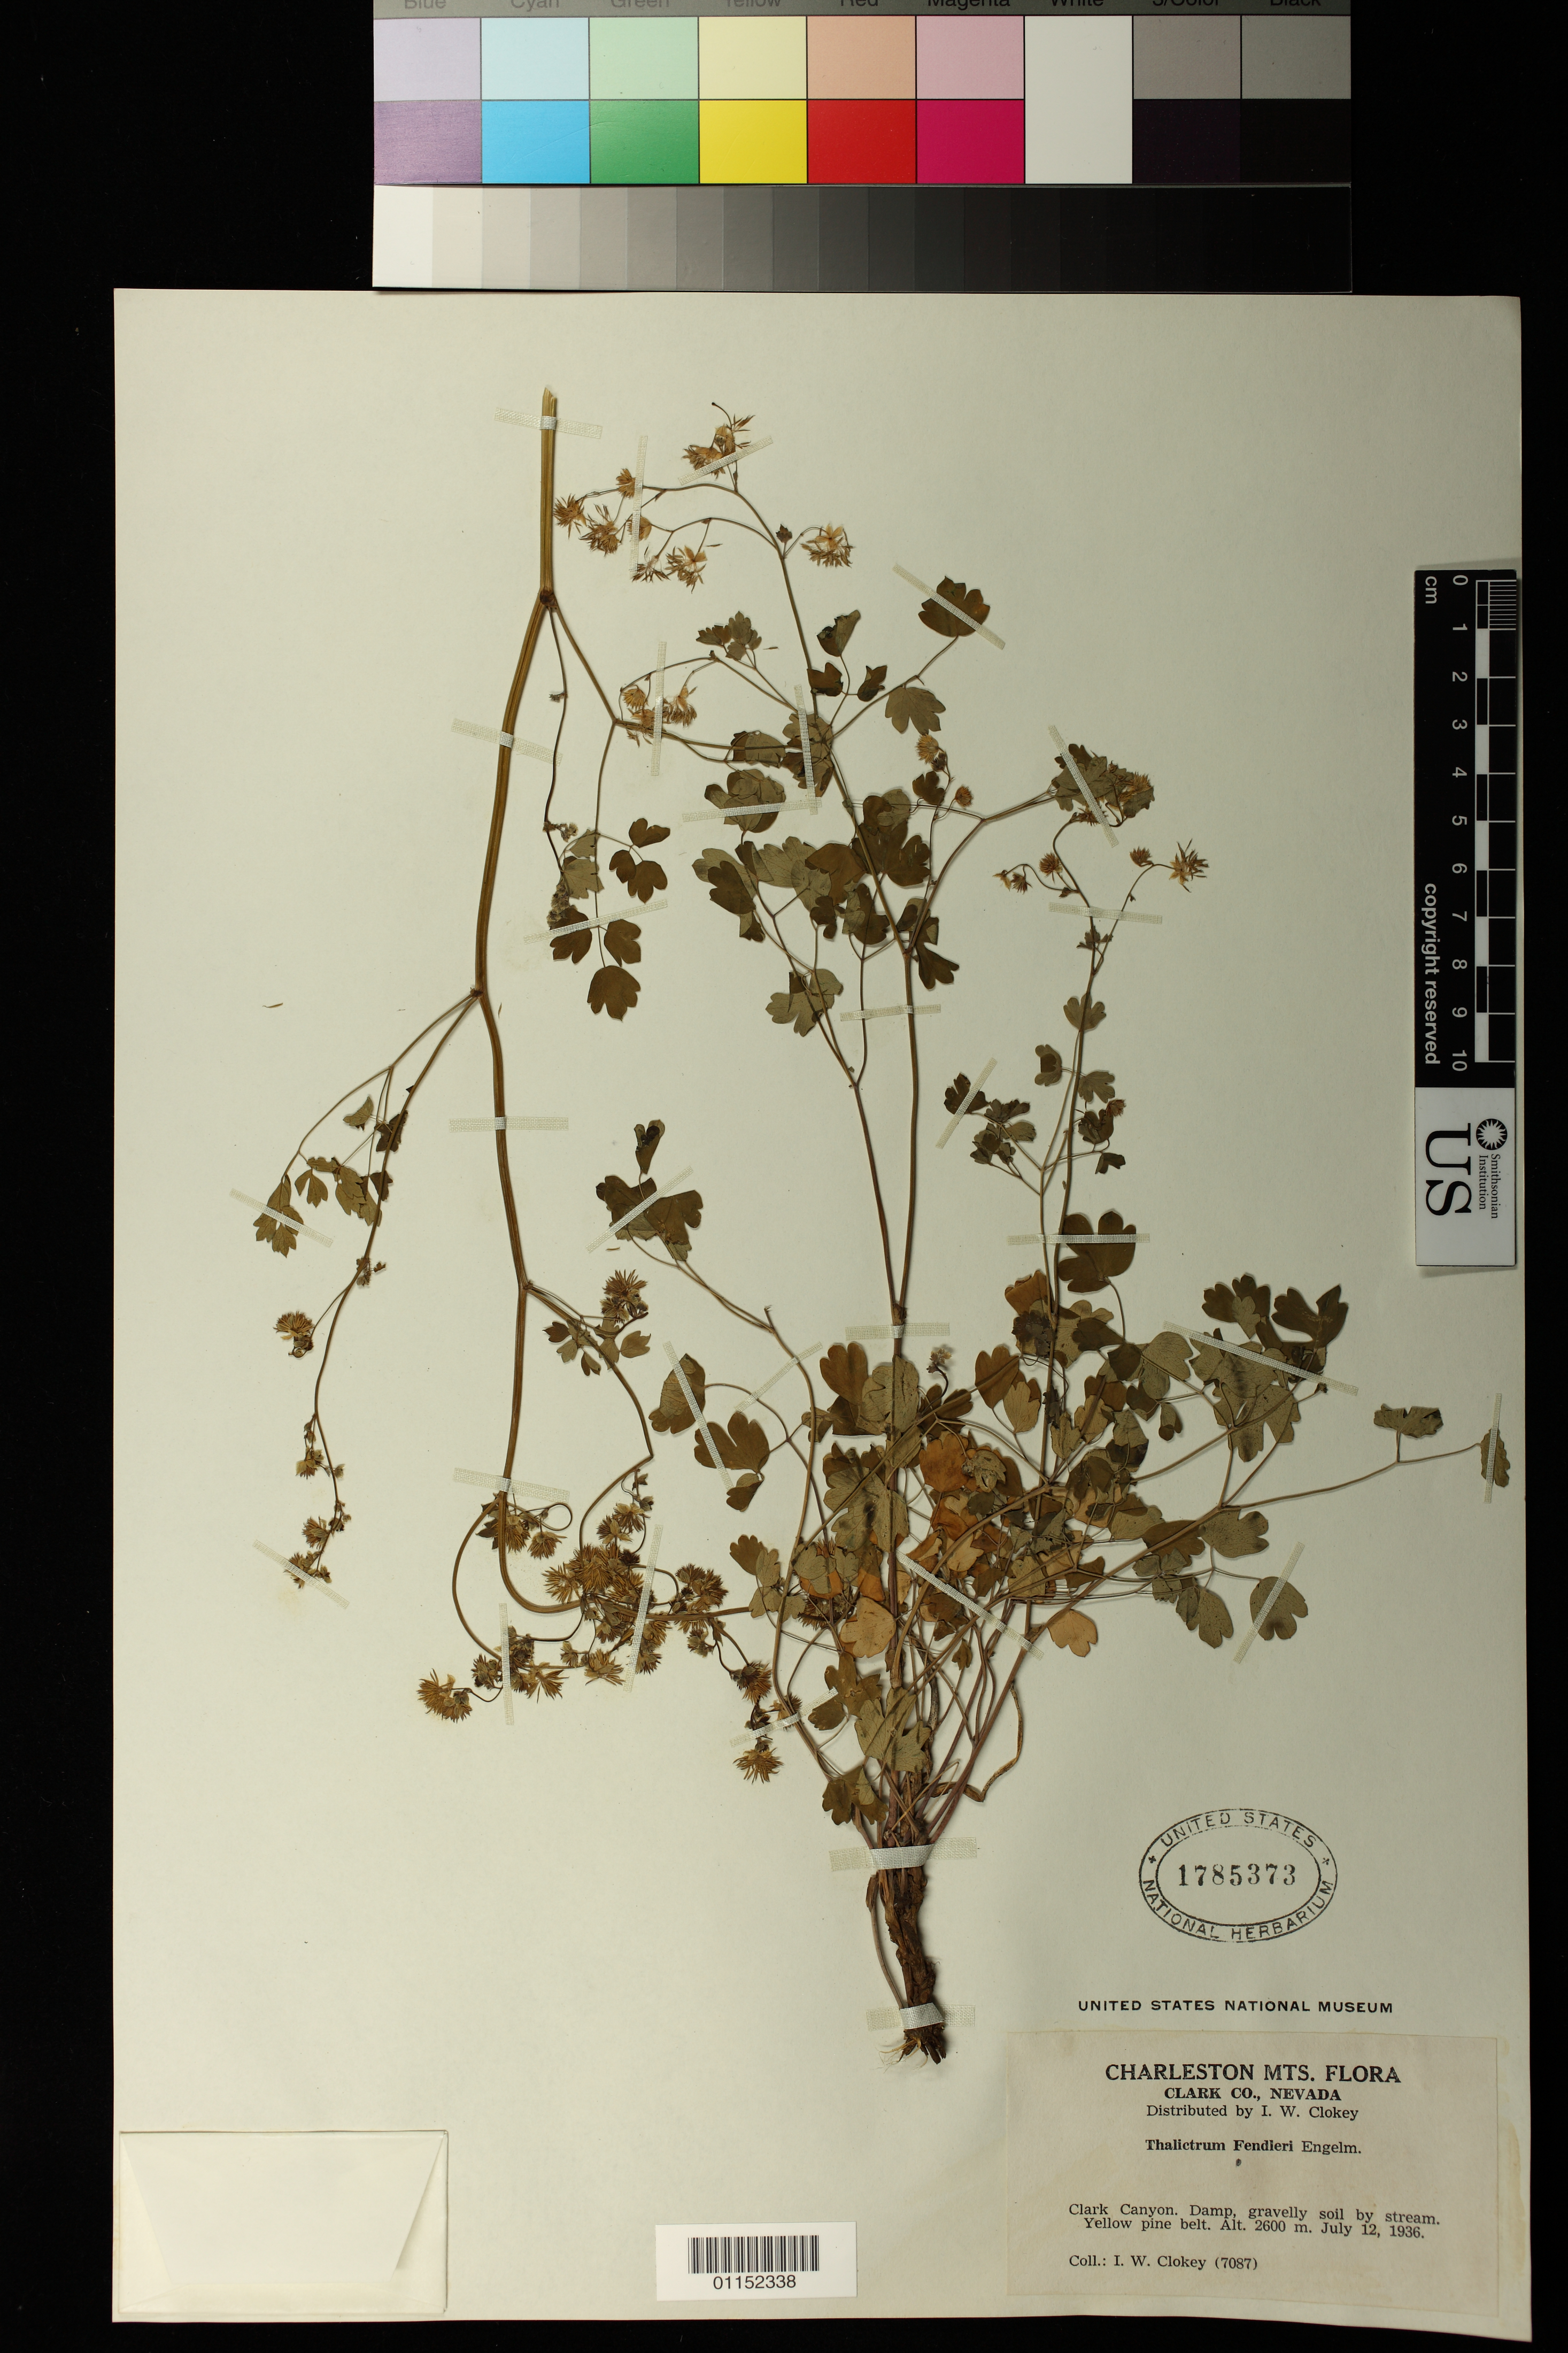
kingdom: Plantae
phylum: Tracheophyta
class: Magnoliopsida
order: Ranunculales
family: Ranunculaceae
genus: Thalictrum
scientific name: Thalictrum fendleri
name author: Engelm. ex A. Gray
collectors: I. W. Clokey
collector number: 7087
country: United States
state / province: Nevada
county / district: Clark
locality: Clark Canyon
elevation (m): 2600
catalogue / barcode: US 1785373